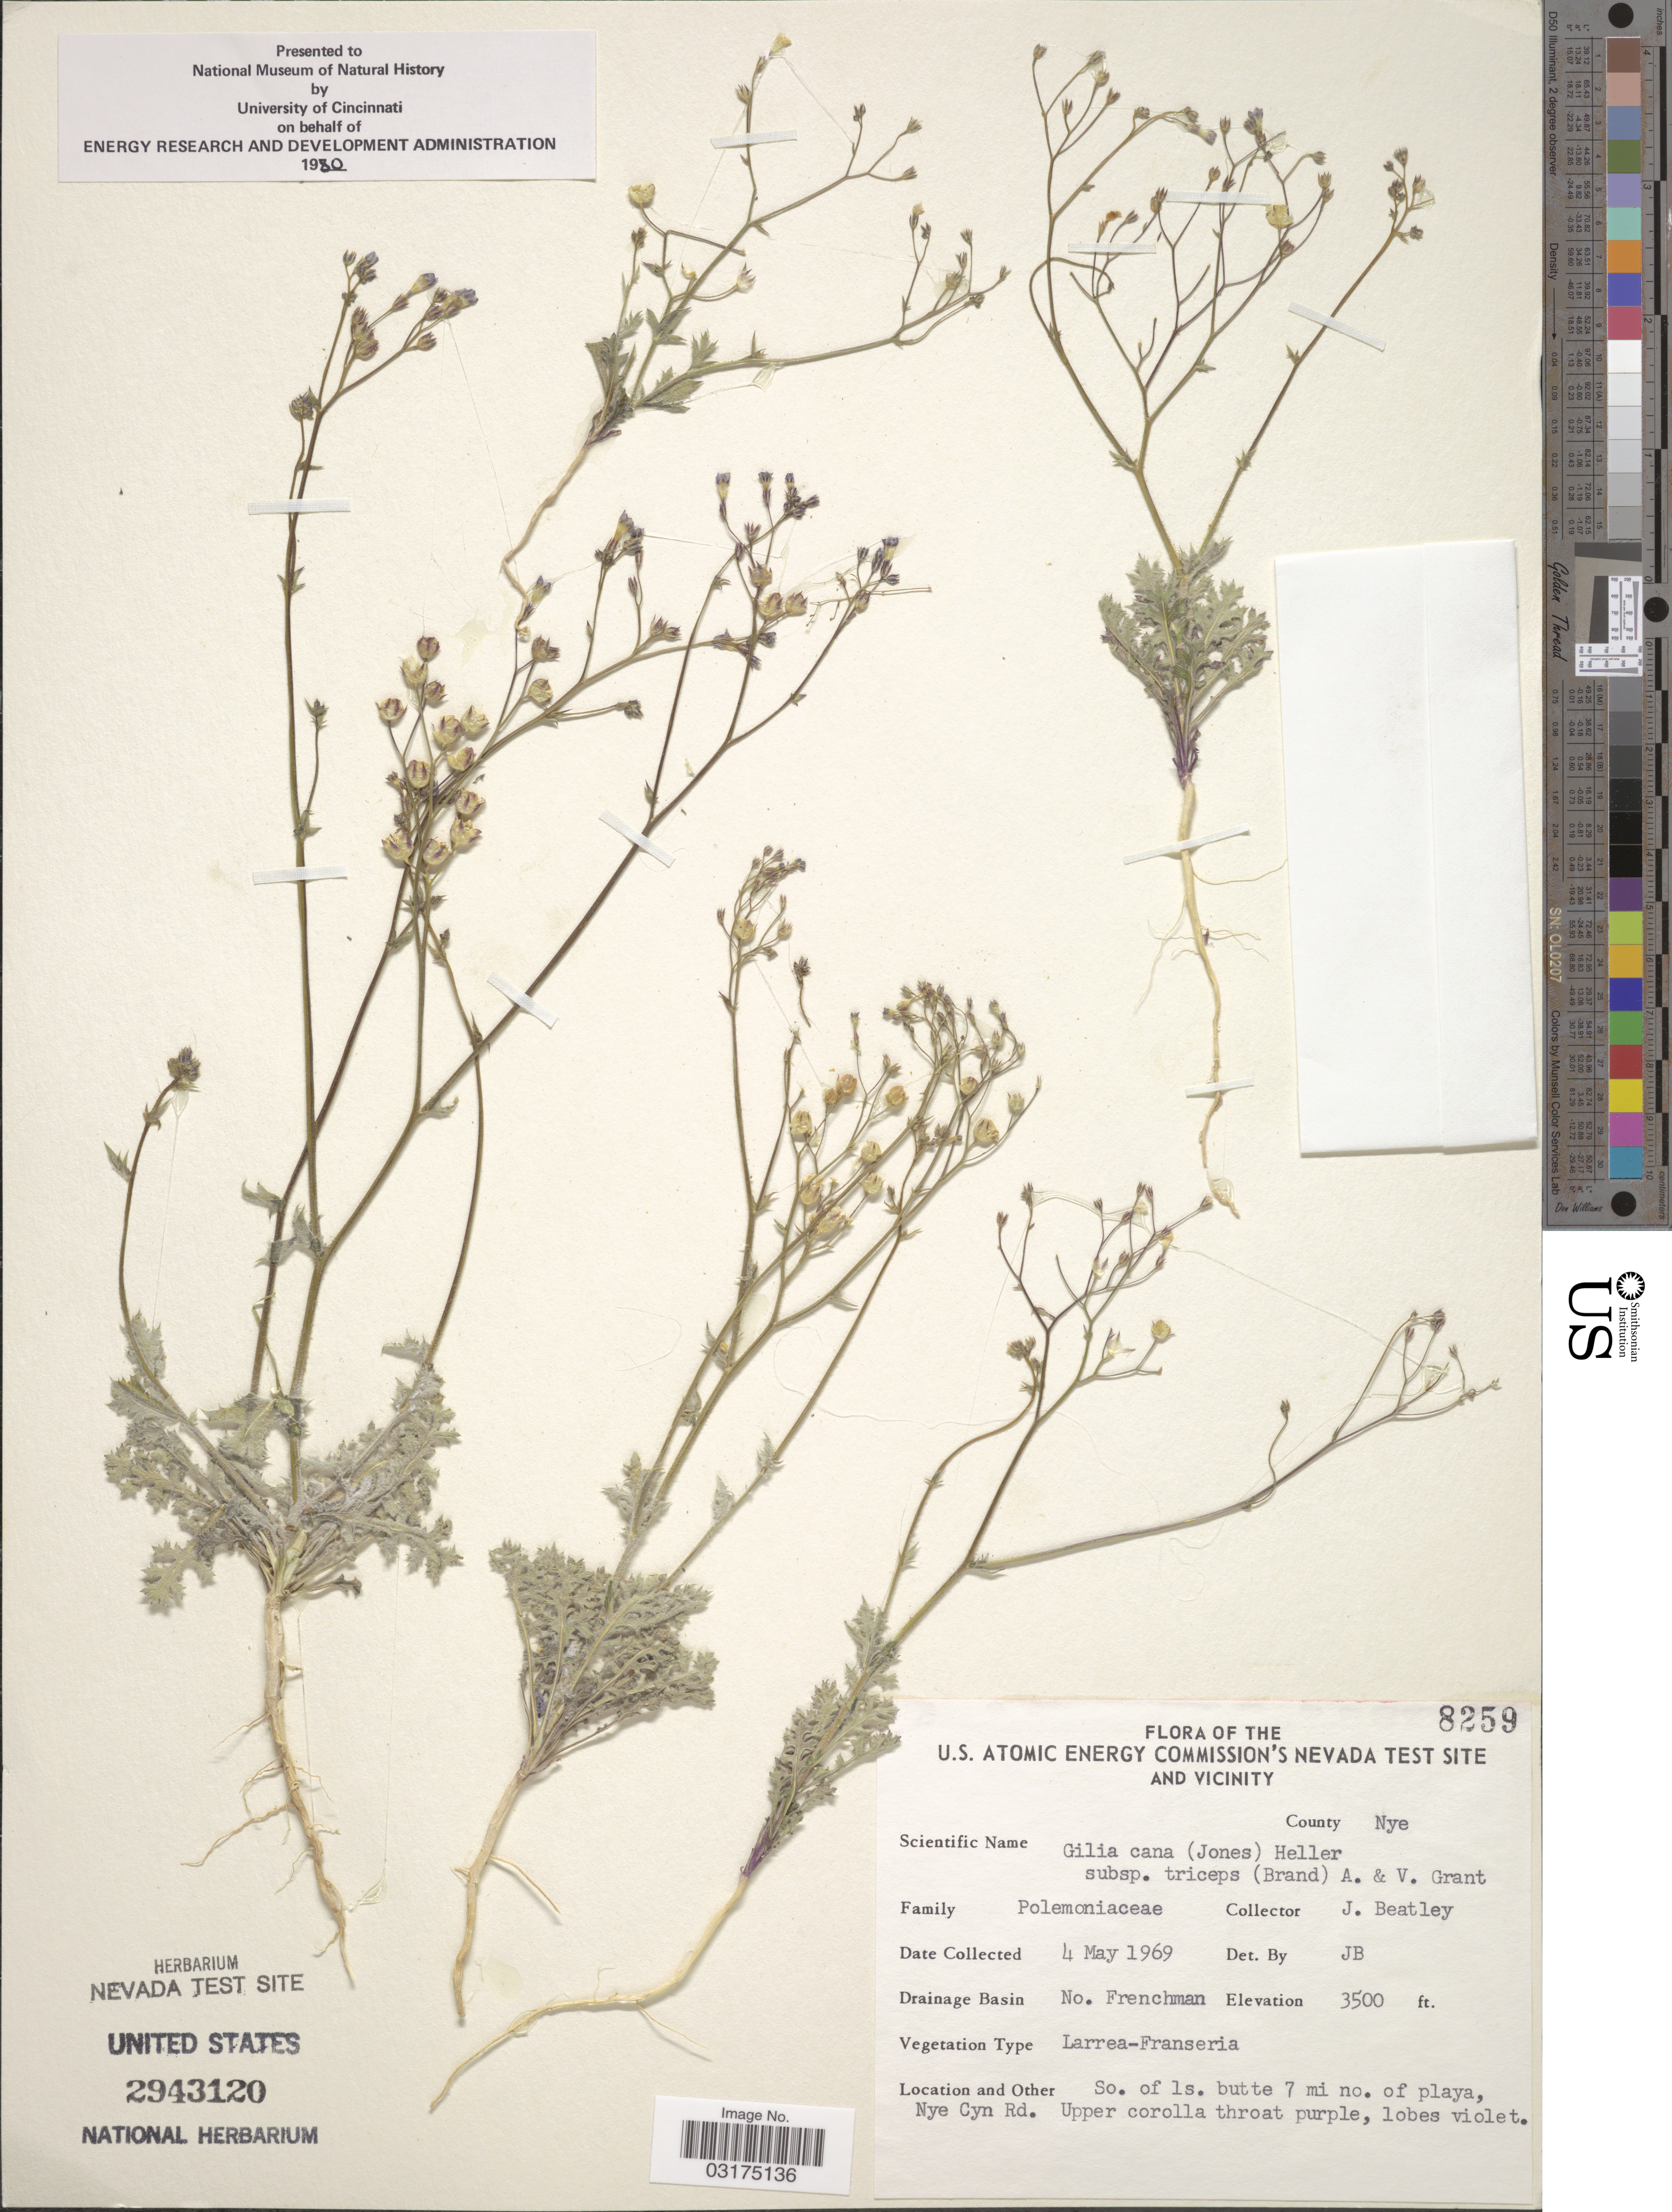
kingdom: Plantae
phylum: Tracheophyta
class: Magnoliopsida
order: Ericales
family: Polemoniaceae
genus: Gilia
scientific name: Gilia cana subsp. triceps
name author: (Brand) A.D. Grant & V.E. Grant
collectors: J. C. Beatley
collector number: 8259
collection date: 1969-05-04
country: United States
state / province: Nevada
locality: U.S. Atomic Energy Commission's Nevada Test Site and Vicinity, County Nye, Drainage Basin No. Frenchman, So. of ls. butte 7 mi no. of playa, Nye Cyn Rd.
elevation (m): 1067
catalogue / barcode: US 2943120